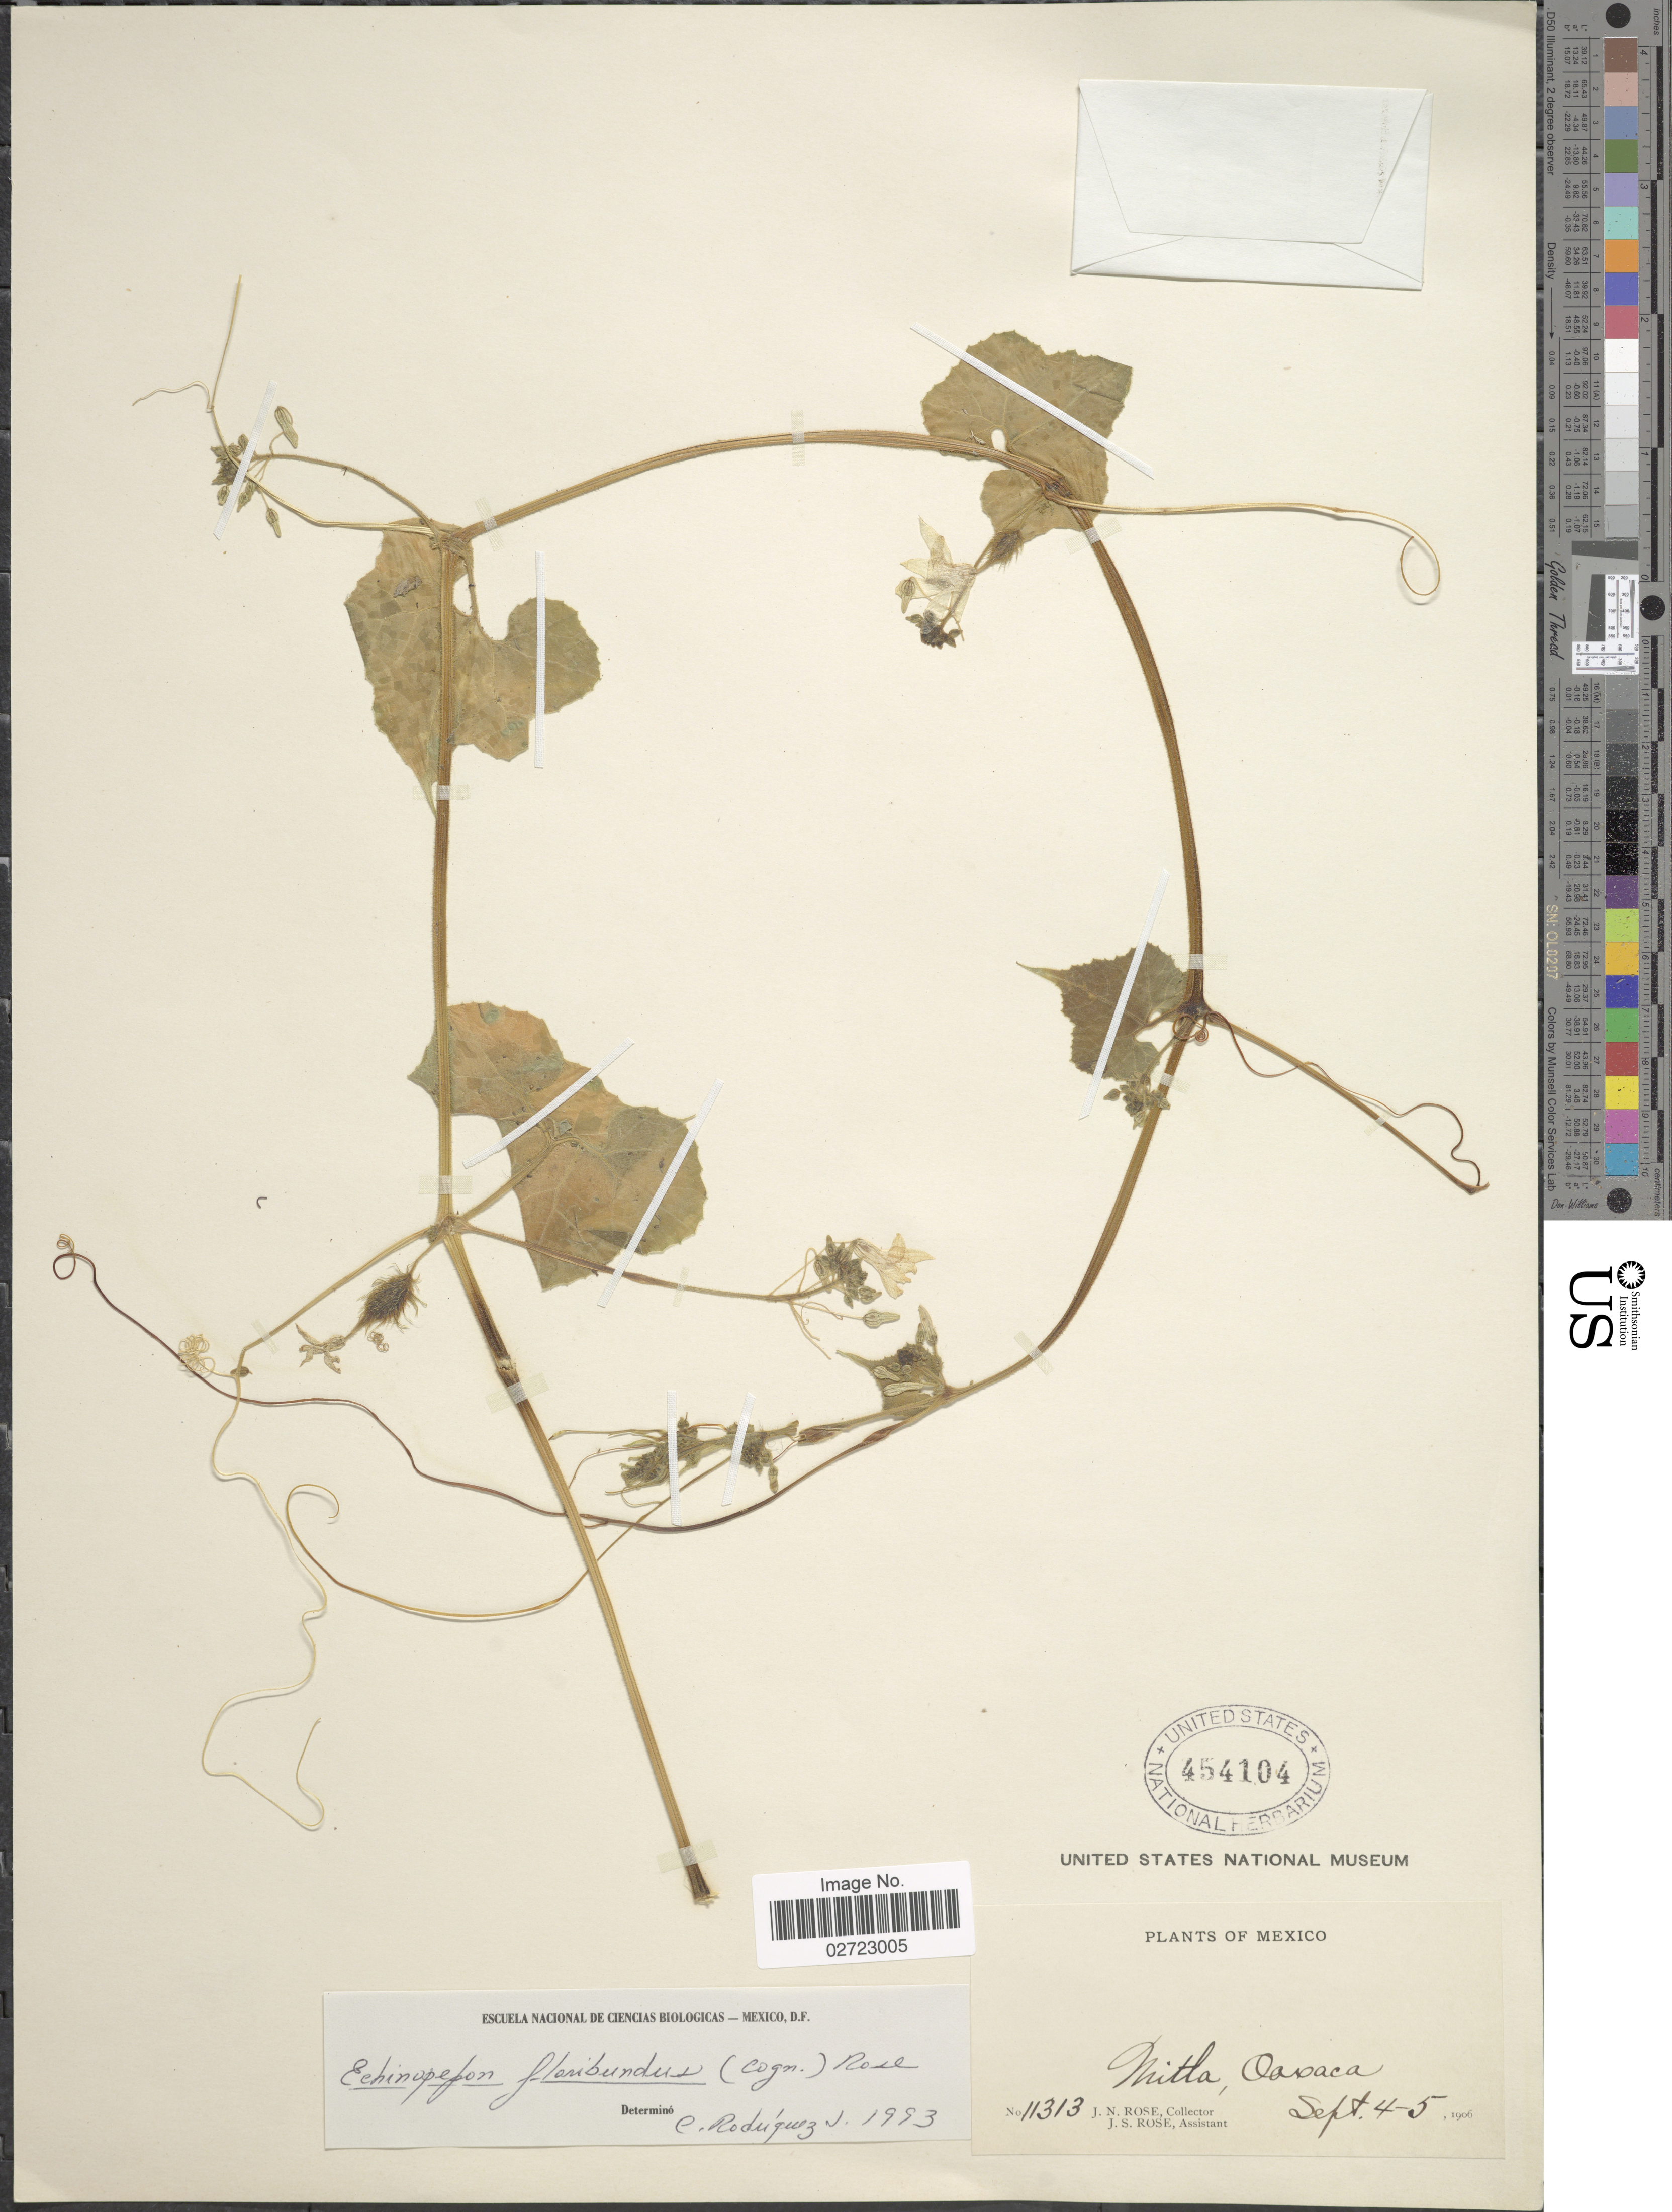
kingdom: Plantae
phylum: Tracheophyta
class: Magnoliopsida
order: Cucurbitales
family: Cucurbitaceae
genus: Echinopepon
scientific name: Echinopepon floribundus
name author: (Cogn.) Rose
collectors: J. N. Rose & J. S. Rose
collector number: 11313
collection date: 1906-09-04/1906-09-05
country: Mexico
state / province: Oaxaca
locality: Mitla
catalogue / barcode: US 454104